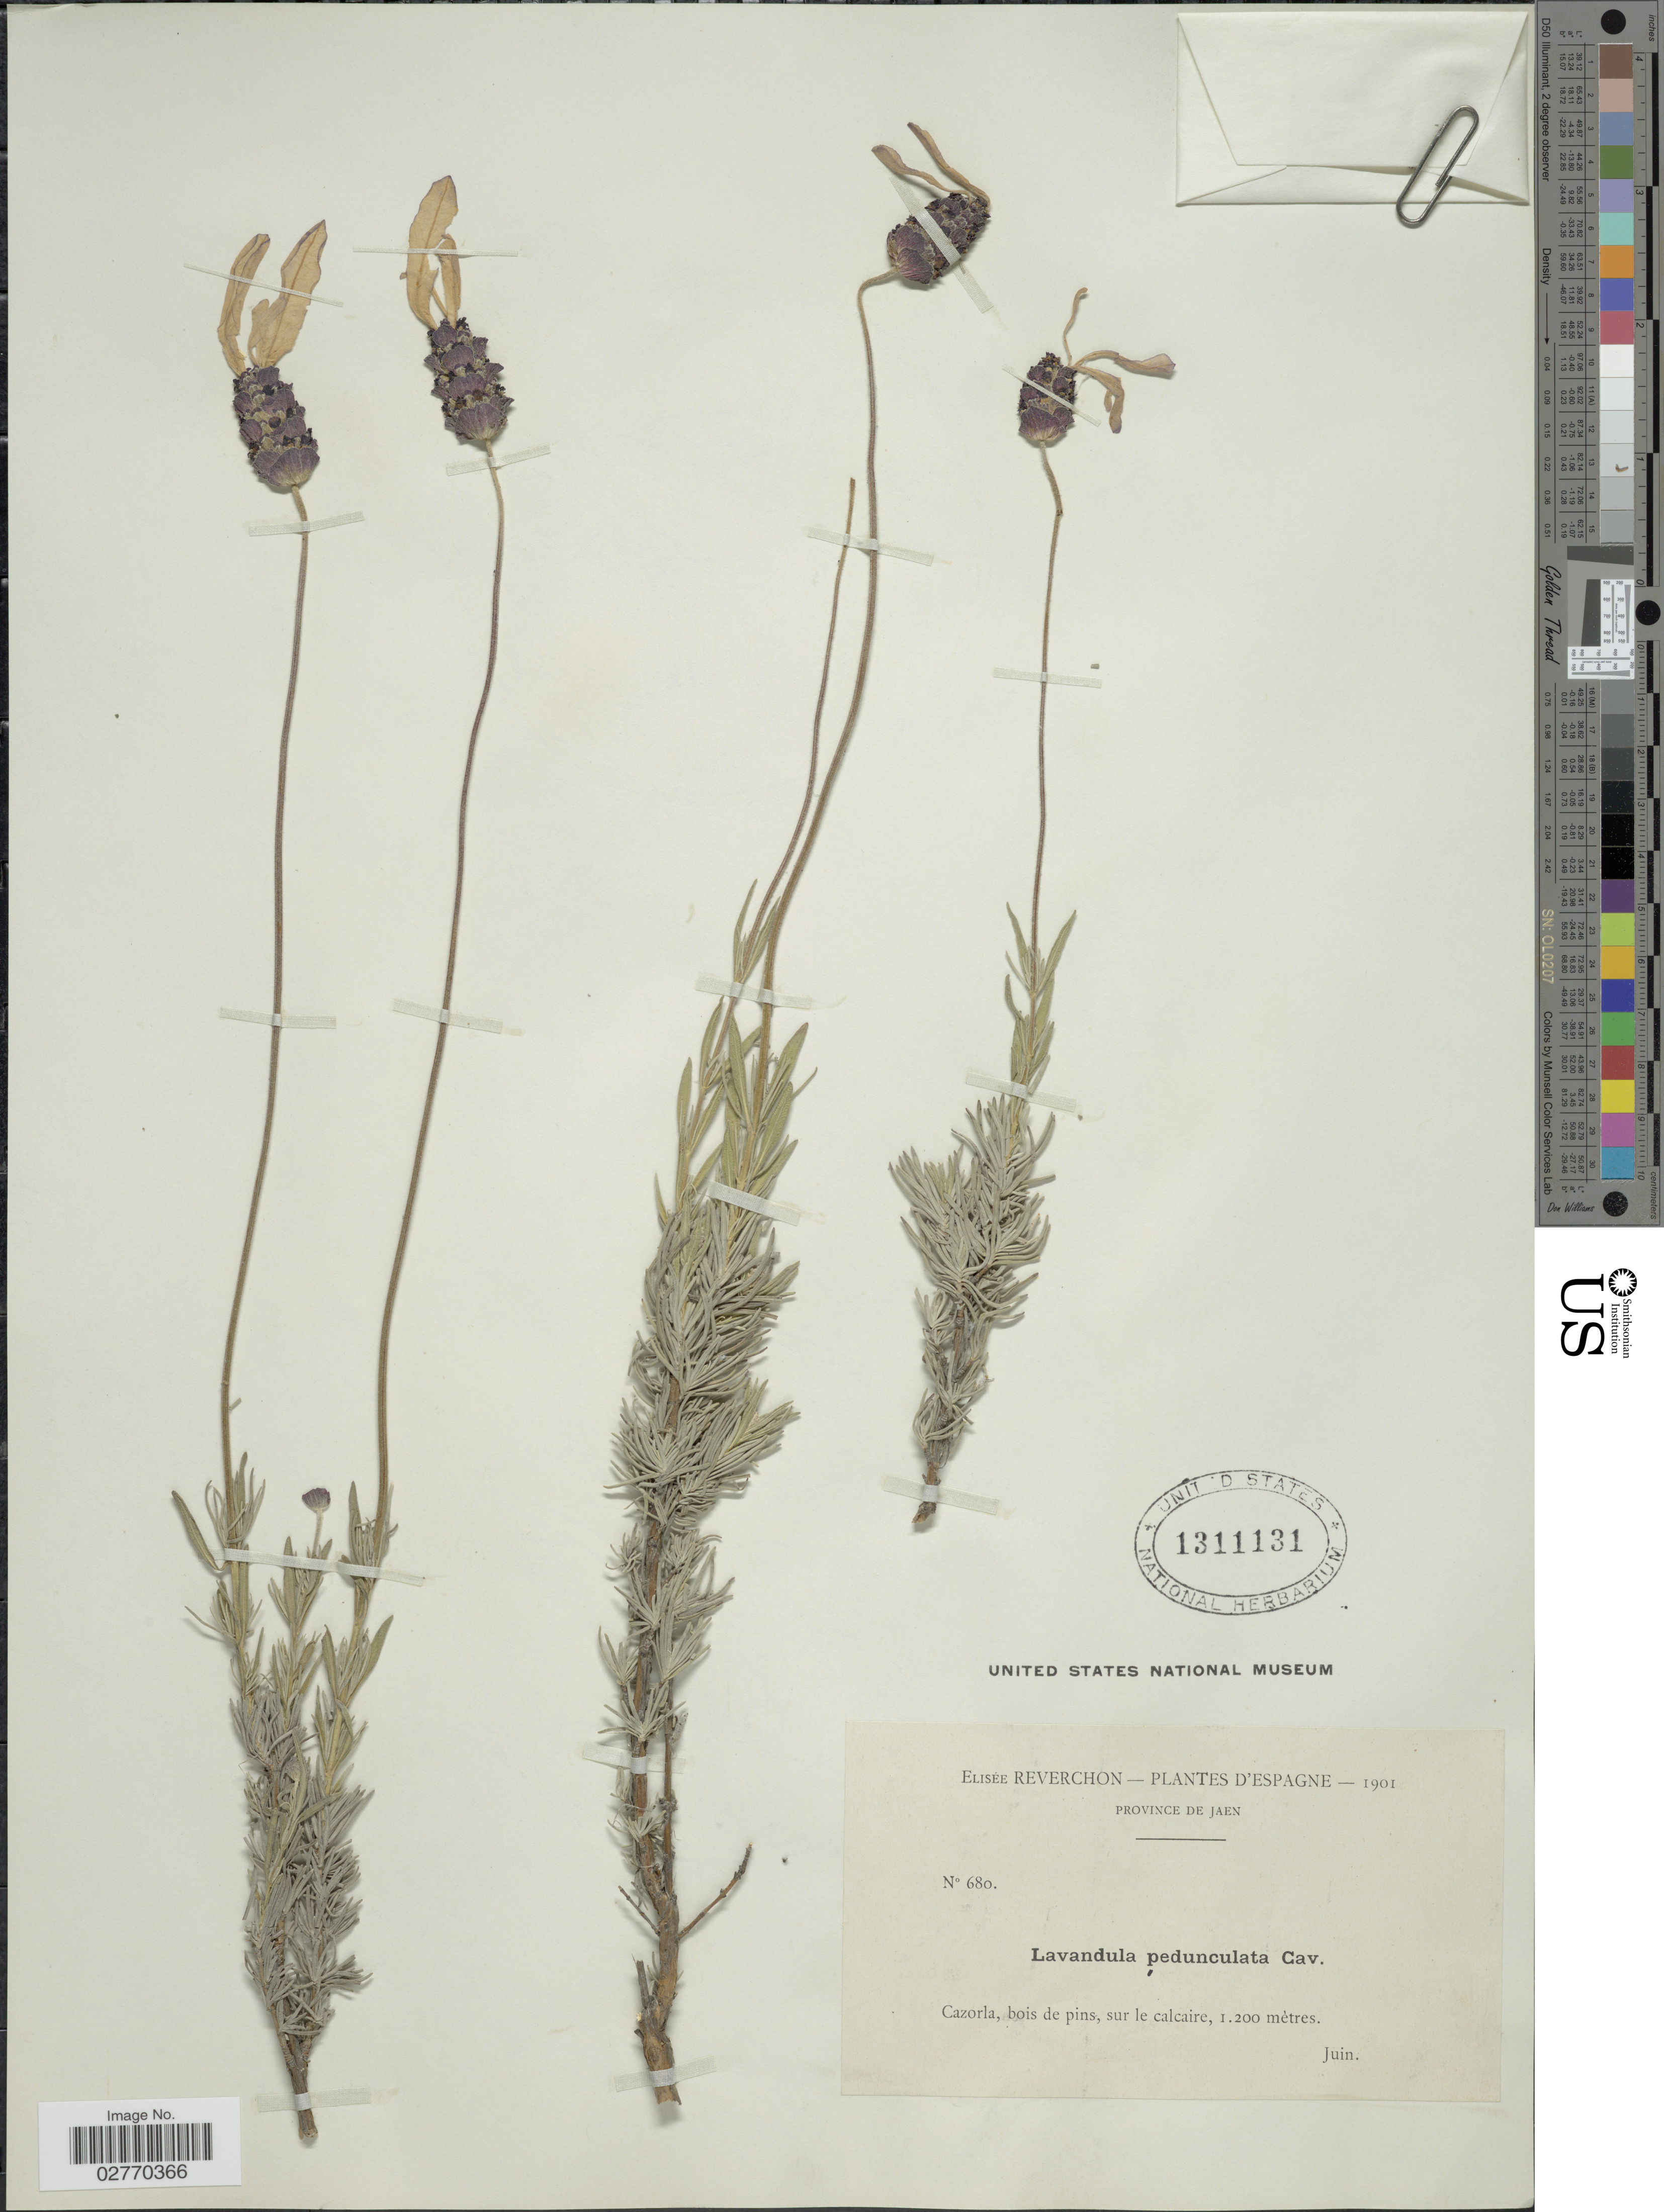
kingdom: Plantae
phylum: Tracheophyta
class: Magnoliopsida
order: Lamiales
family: Lamiaceae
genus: Lavandula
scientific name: Lavandula pedunculata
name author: (Mill.) Cav.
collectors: E. Reverchon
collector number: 680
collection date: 1901-06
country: Spain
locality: Province de Jaen. Cazorla, bois de pins, sur le calcaire.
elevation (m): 1200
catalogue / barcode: US 1311131